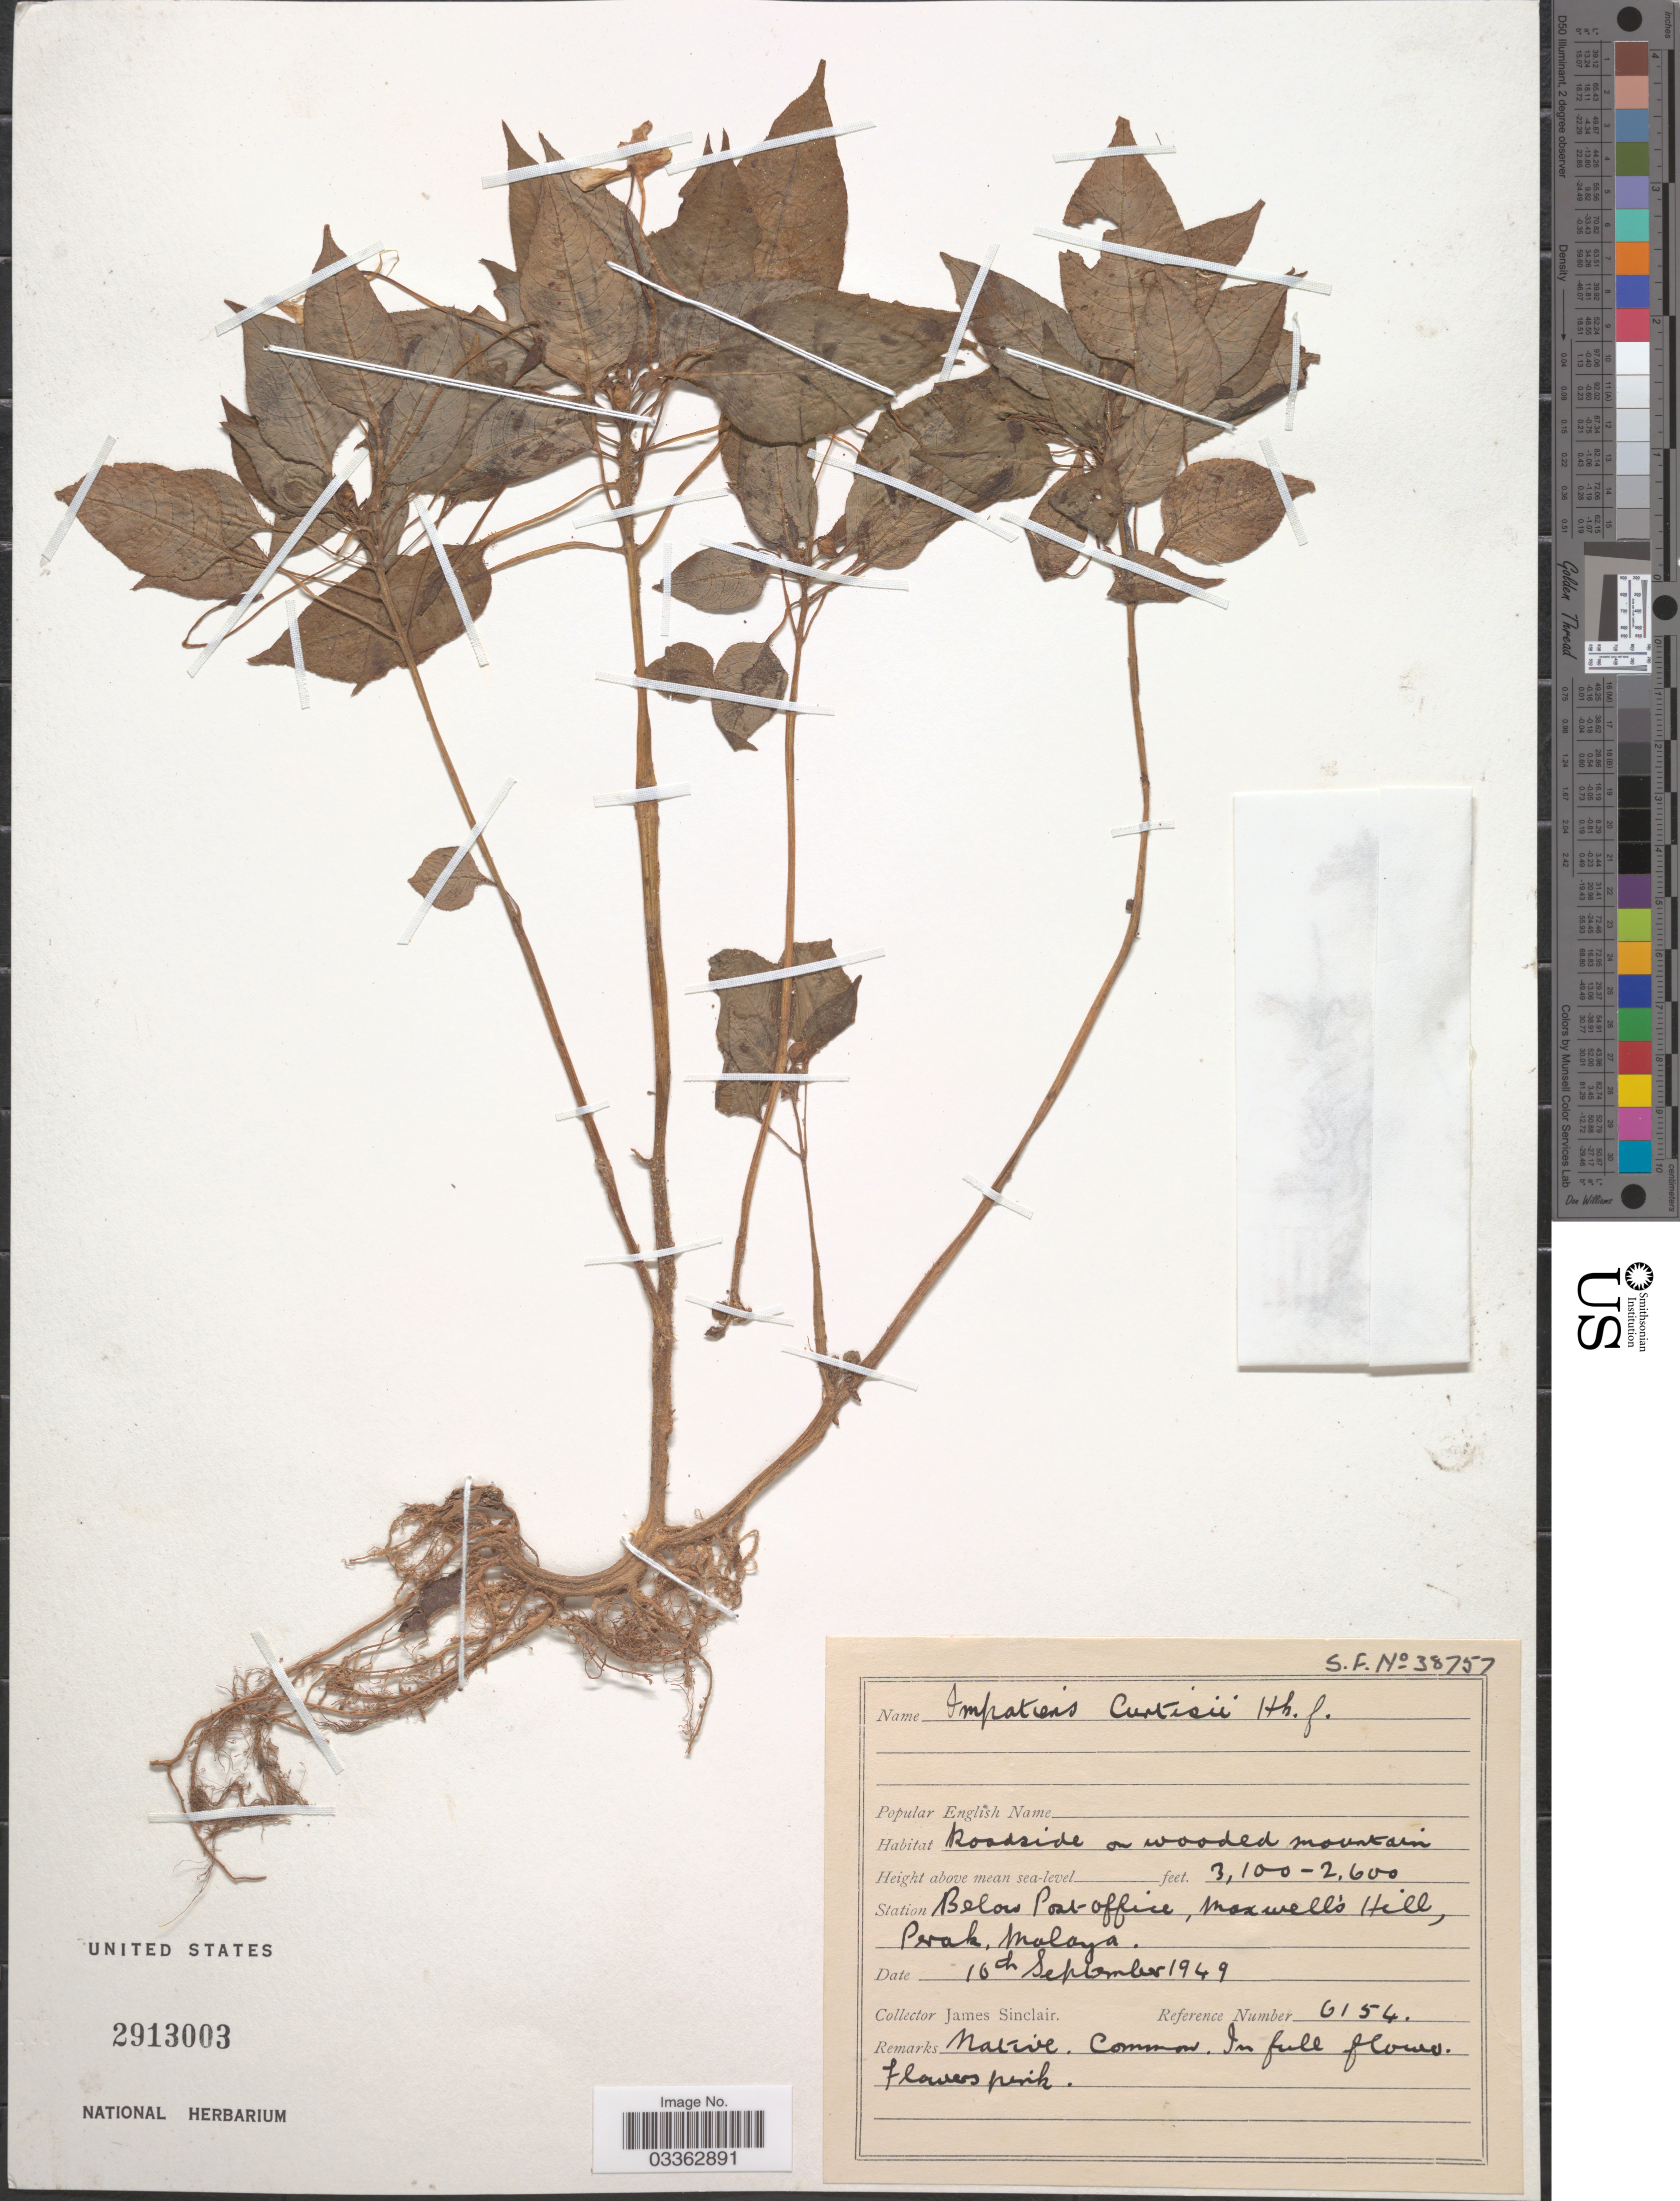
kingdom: Plantae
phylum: Tracheophyta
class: Magnoliopsida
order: Ericales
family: Balsaminaceae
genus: Impatiens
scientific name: Impatiens curtisii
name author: Hook. f.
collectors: J. Sinclair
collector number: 6154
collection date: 1949-09-16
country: Malaysia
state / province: Perak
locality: Station Below Post Office, Maxwell's Hill, Perak, Malaya.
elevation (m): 792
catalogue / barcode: US 2913003